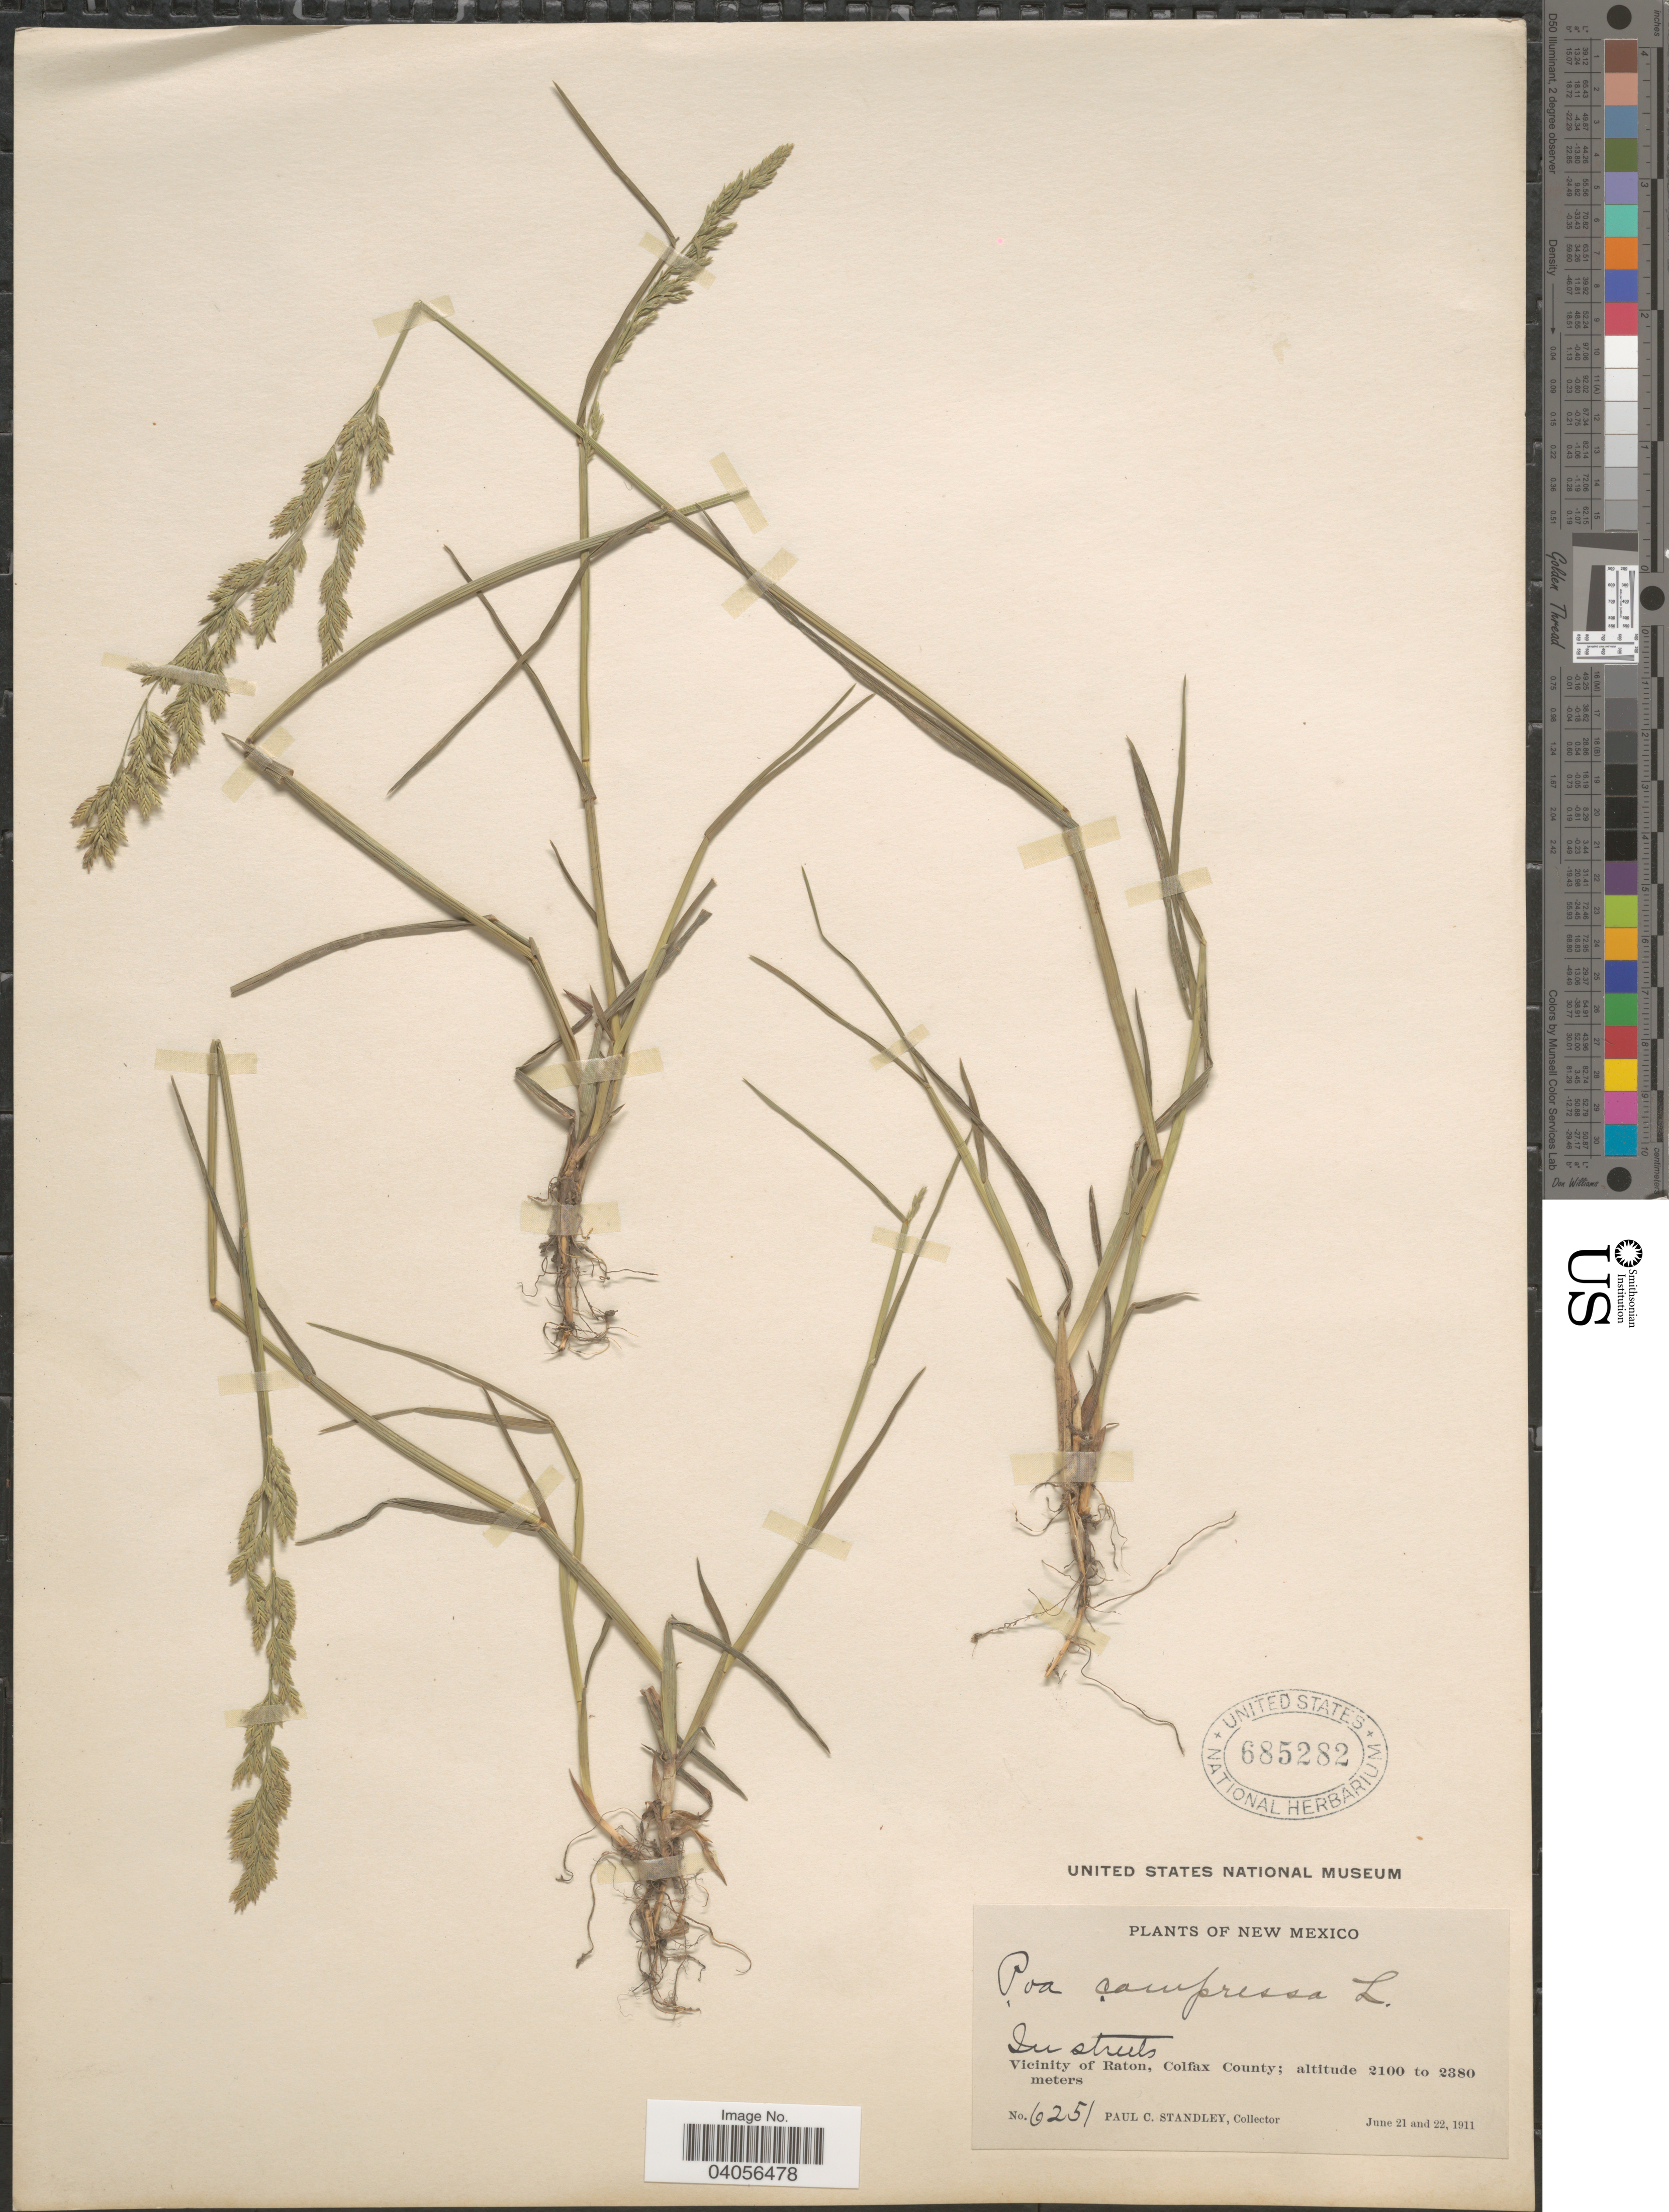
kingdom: Plantae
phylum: Tracheophyta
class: Liliopsida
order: Poales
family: Poaceae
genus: Poa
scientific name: Poa compressa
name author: L.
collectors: P. C. Standley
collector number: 6251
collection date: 1911-06-21/1911-06-22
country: United States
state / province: New Mexico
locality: Vicinity of Raton, Colfax County.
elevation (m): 2100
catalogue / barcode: US 685282